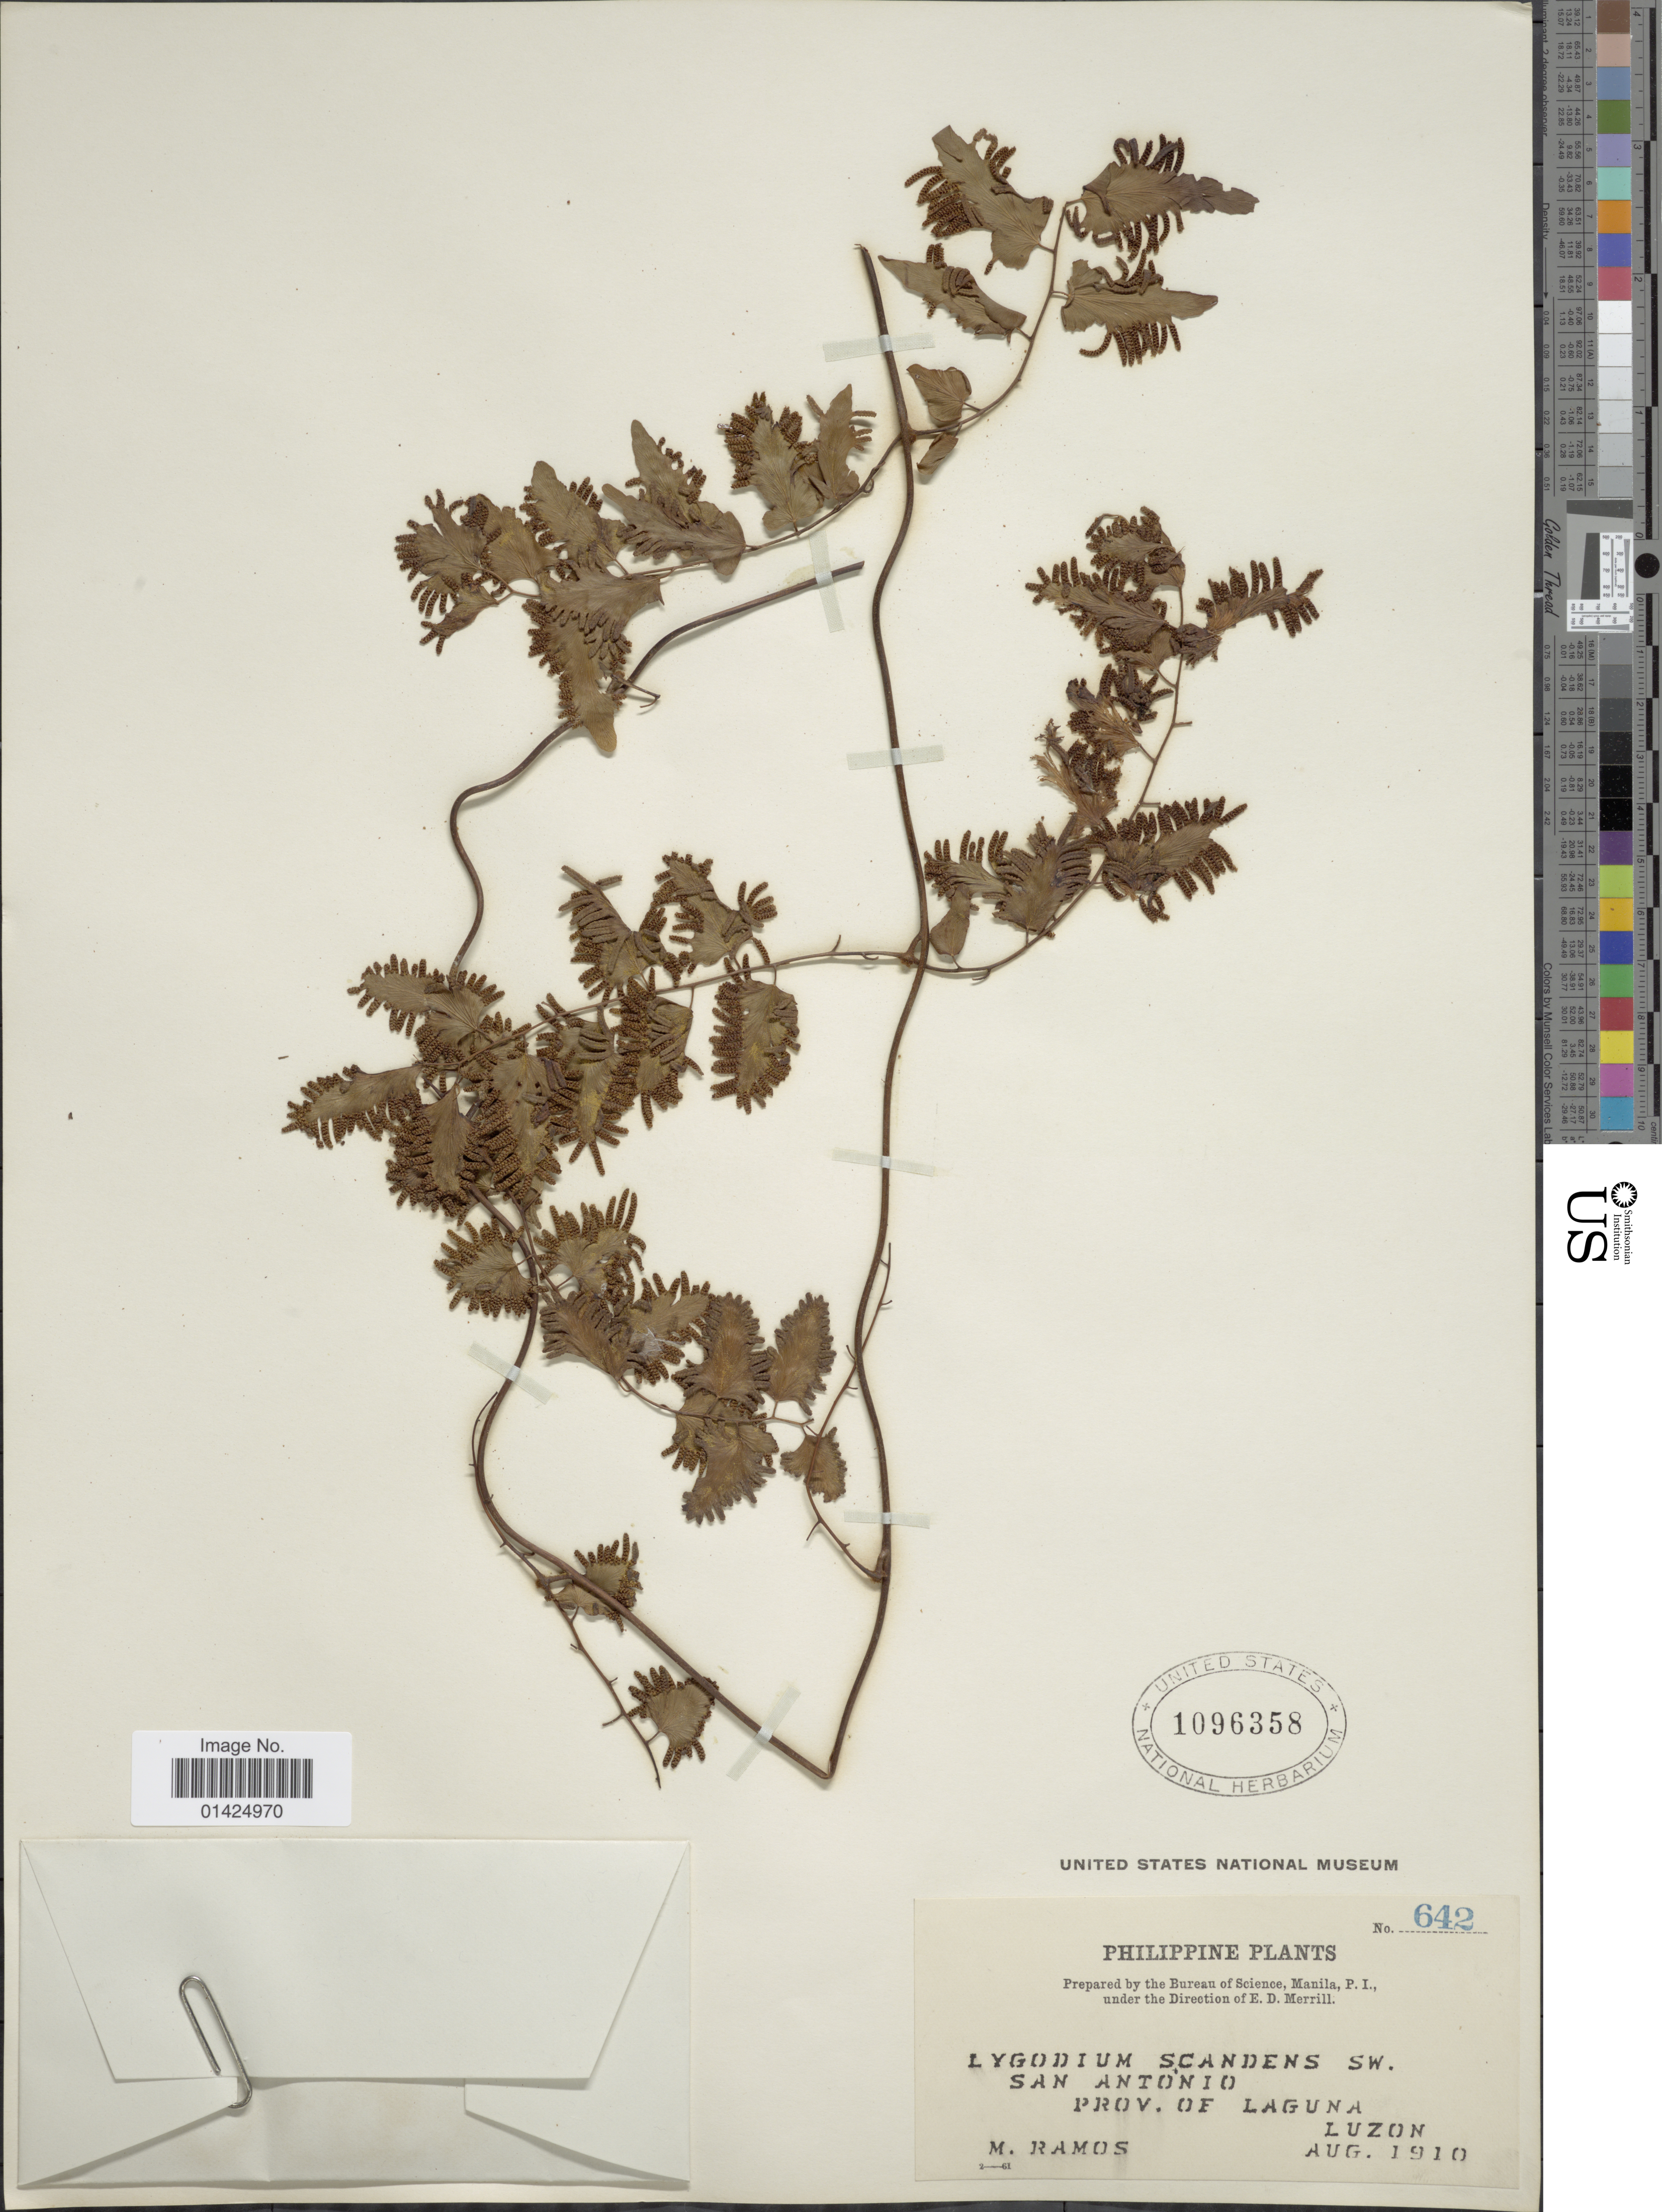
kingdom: Plantae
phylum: Tracheophyta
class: Polypodiopsida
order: Schizaeales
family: Lygodiaceae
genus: Lygodium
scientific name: Lygodium microphyllum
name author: (Cav.) R. Br.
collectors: M. Ramos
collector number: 642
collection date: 1910-08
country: Philippines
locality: San Antonio.Prov. of Laguna. Luzon.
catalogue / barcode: US 1096358